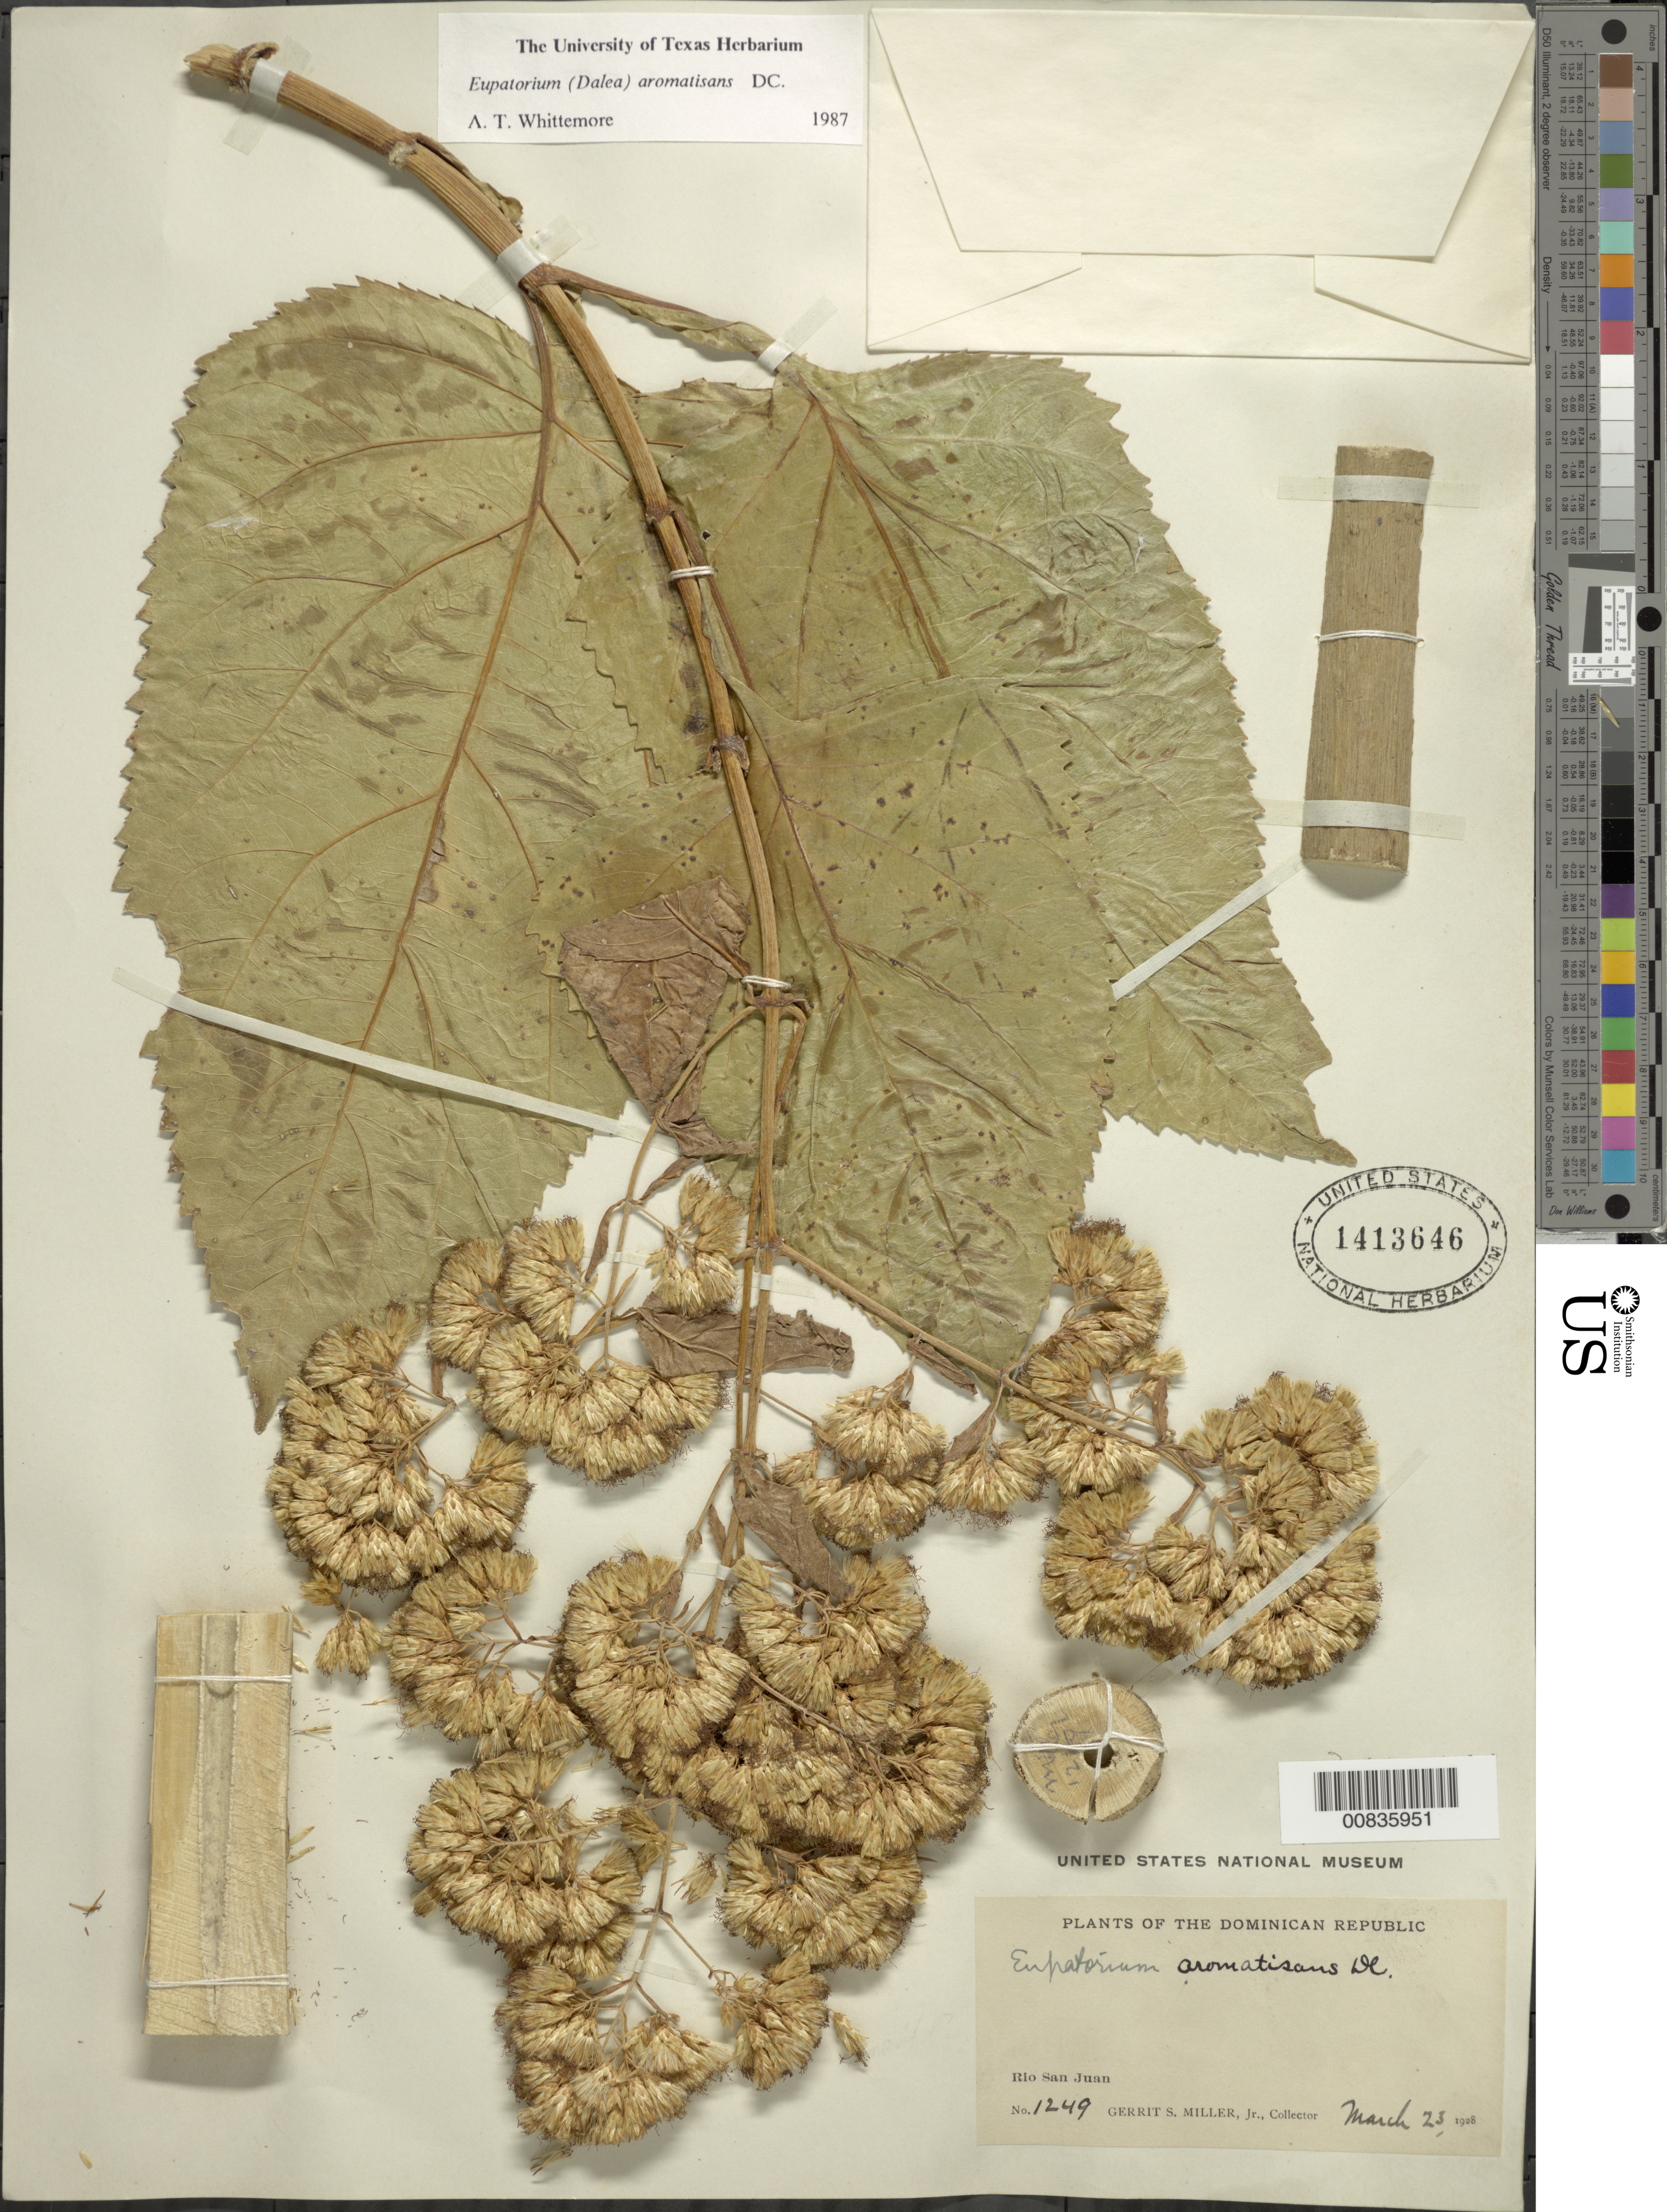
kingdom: Plantae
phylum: Tracheophyta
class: Magnoliopsida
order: Asterales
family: Asteraceae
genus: Critonia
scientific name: Critonia aromatisans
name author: (DC.) R.M. King & H. Rob.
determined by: Whittemore, A. T.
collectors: G. S. Miller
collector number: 1249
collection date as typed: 23 Mar 1928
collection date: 1928-03-23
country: Dominican Republic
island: Hispaniola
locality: Rio San Juan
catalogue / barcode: US 1413646